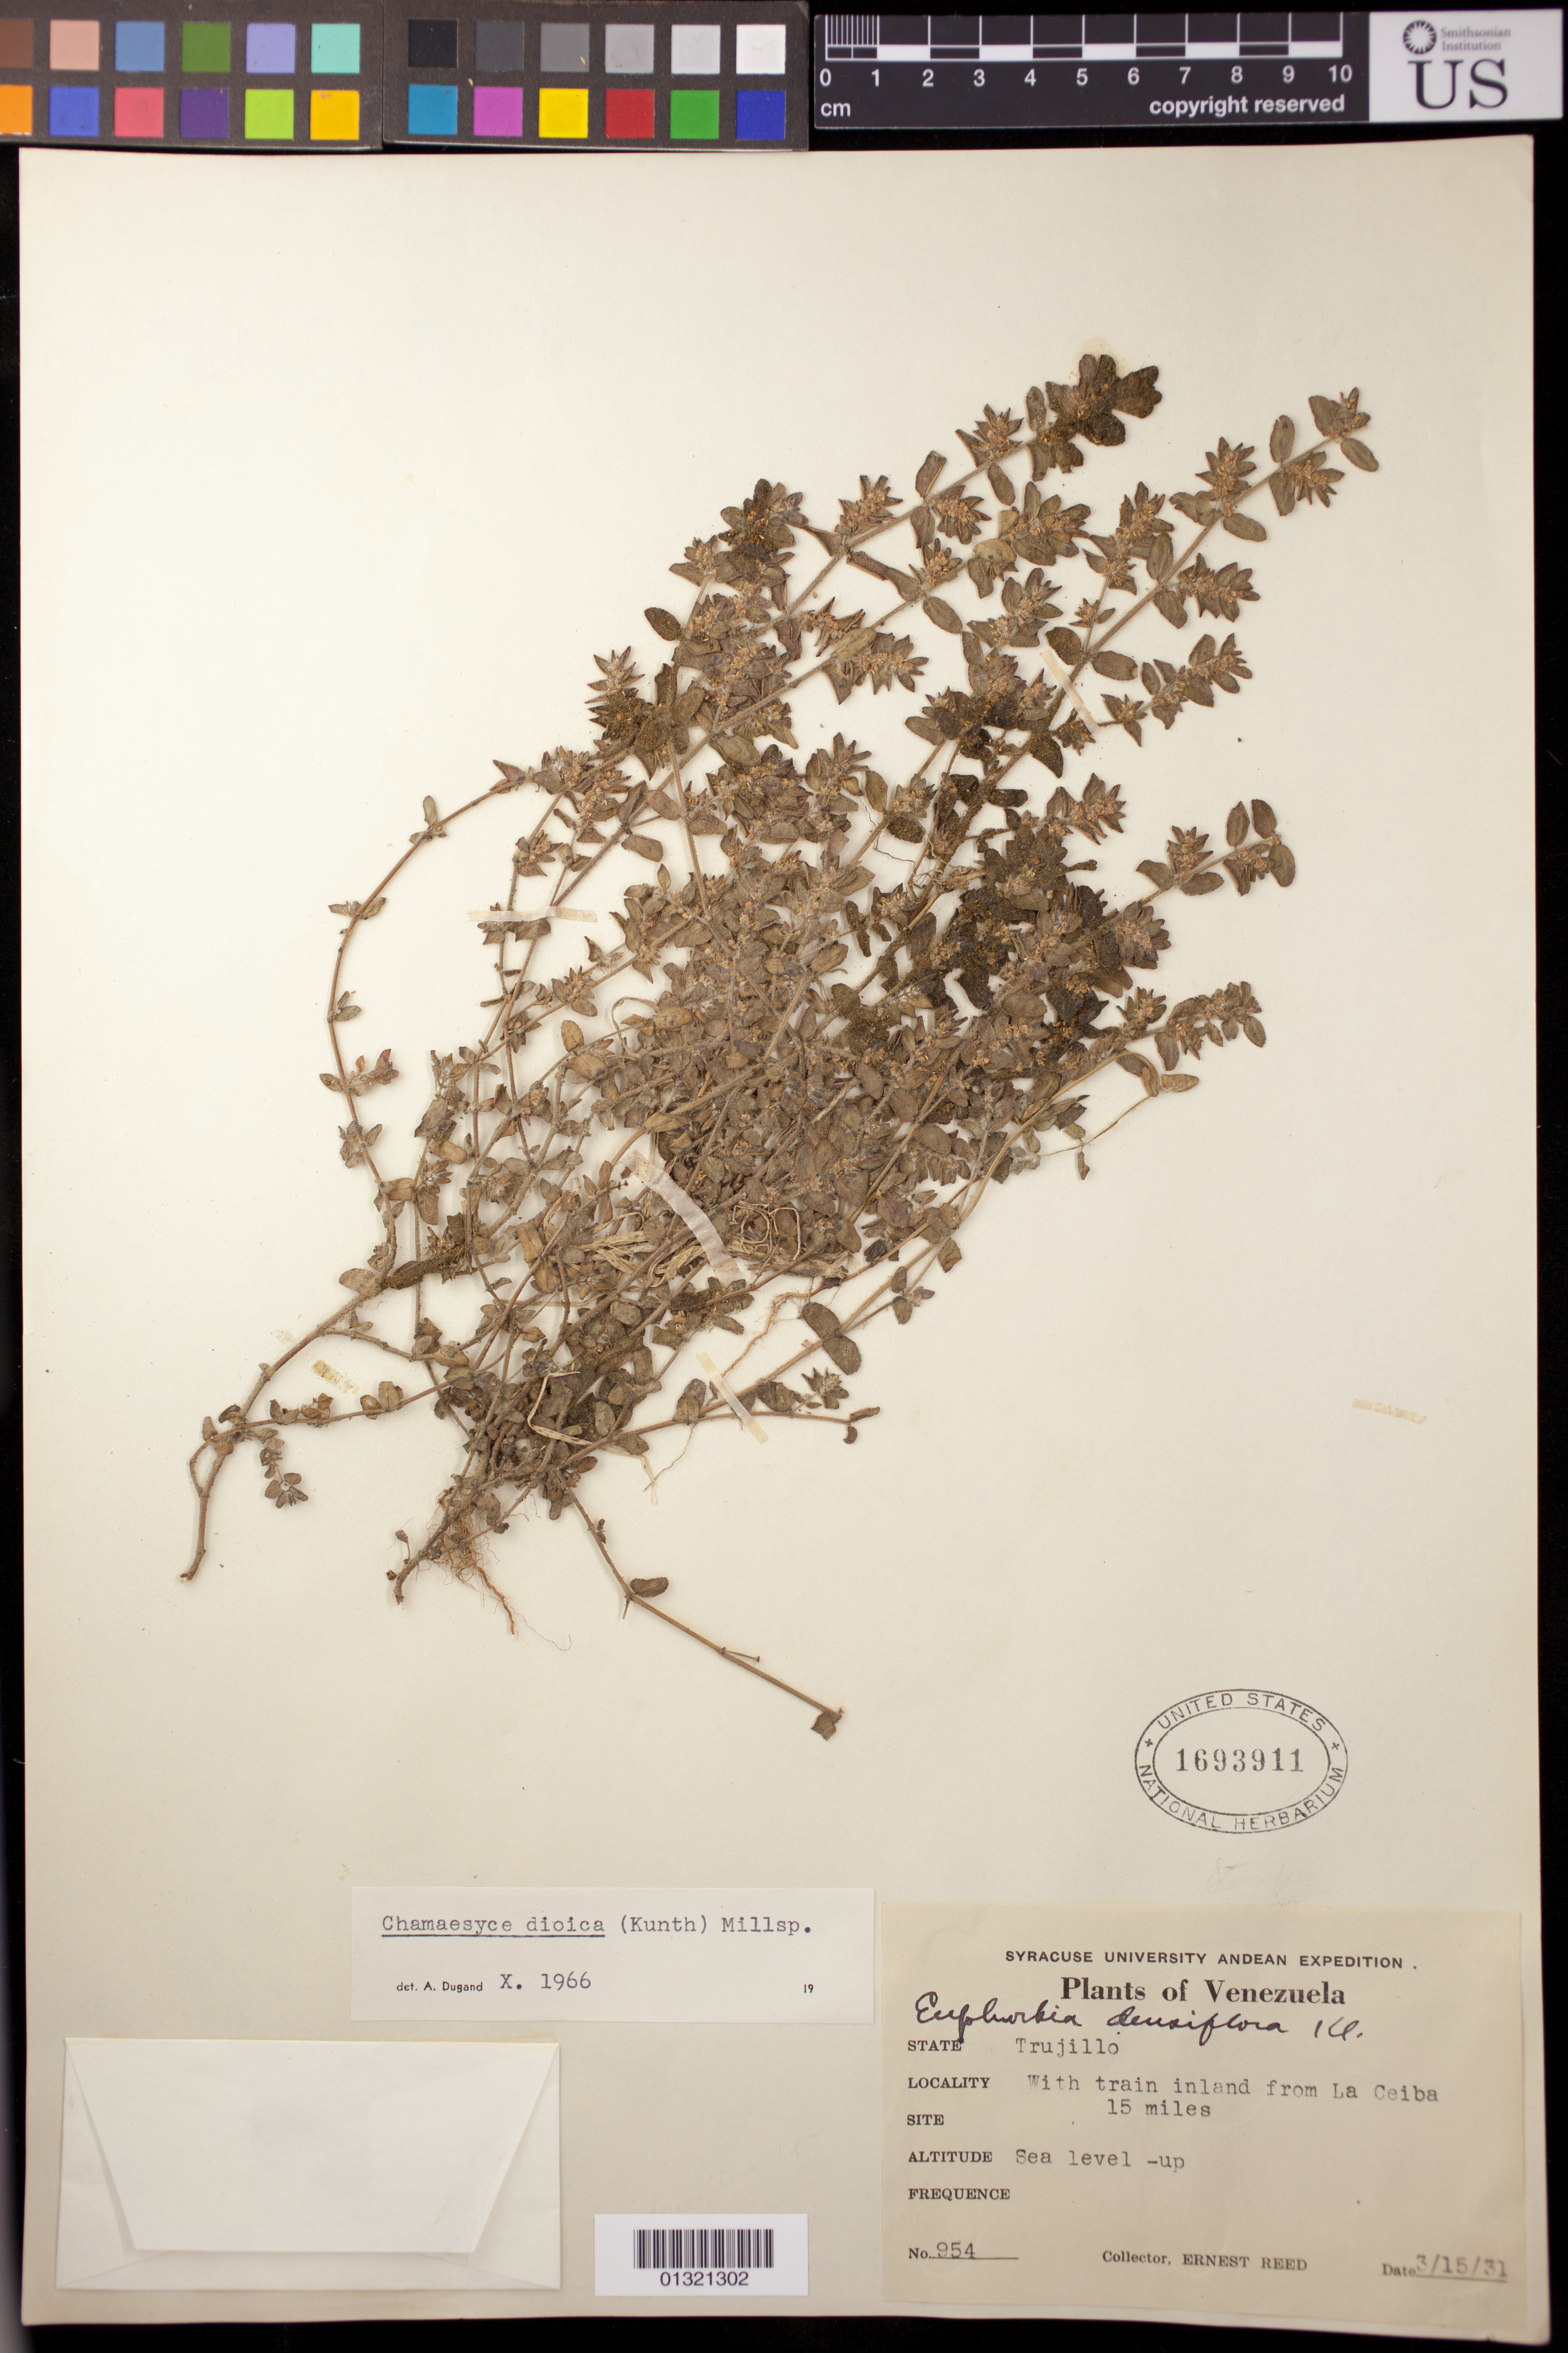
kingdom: Plantae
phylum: Tracheophyta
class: Magnoliopsida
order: Malpighiales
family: Euphorbiaceae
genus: Euphorbia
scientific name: Euphorbia dioeca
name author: Kunth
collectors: E. Reed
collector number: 954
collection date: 1931-03-15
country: Venezuela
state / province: Trujillo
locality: With train inland from La Ceiba 15 miles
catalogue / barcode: US 1693911